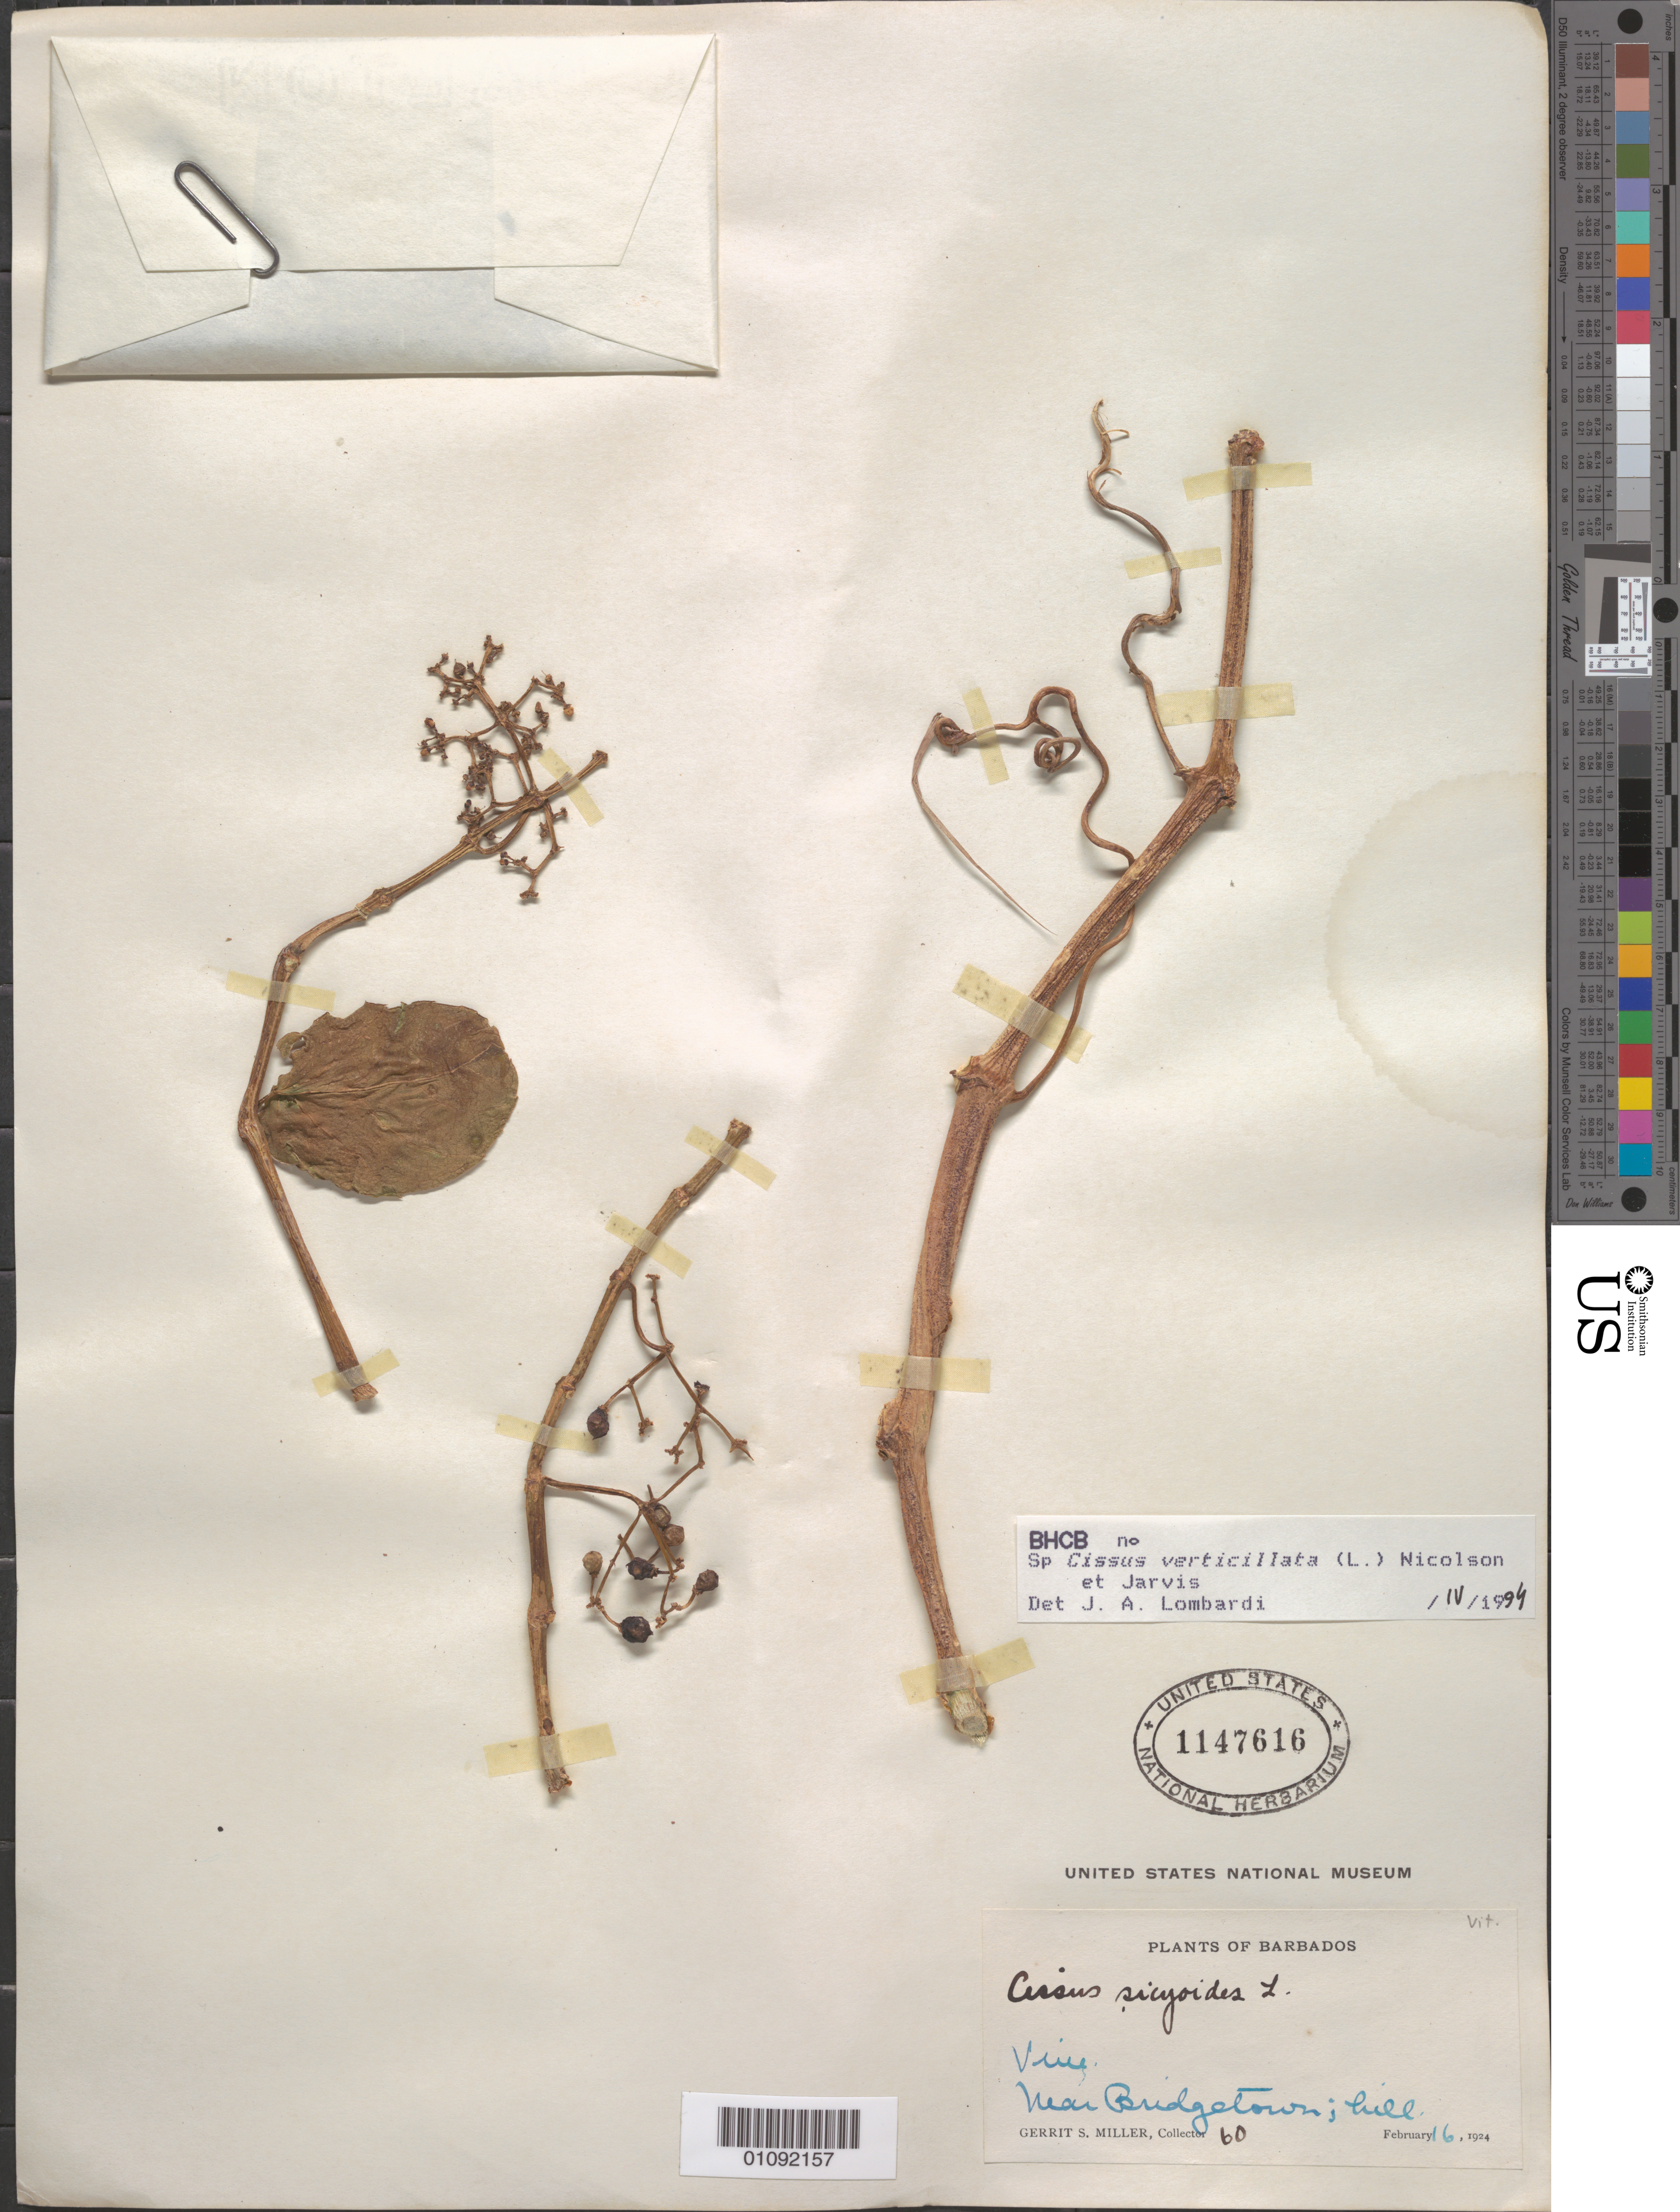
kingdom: Plantae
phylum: Tracheophyta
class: Magnoliopsida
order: Vitales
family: Vitaceae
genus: Cissus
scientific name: Cissus verticillata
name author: (L.) Nicolson & C.E. Jarvis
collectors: G. S. Miller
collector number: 60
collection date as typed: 16 Feb 1924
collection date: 1924-02-16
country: Barbados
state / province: Saint Michael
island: Barbados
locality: Near Bridgetown; hill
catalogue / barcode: US 1147616